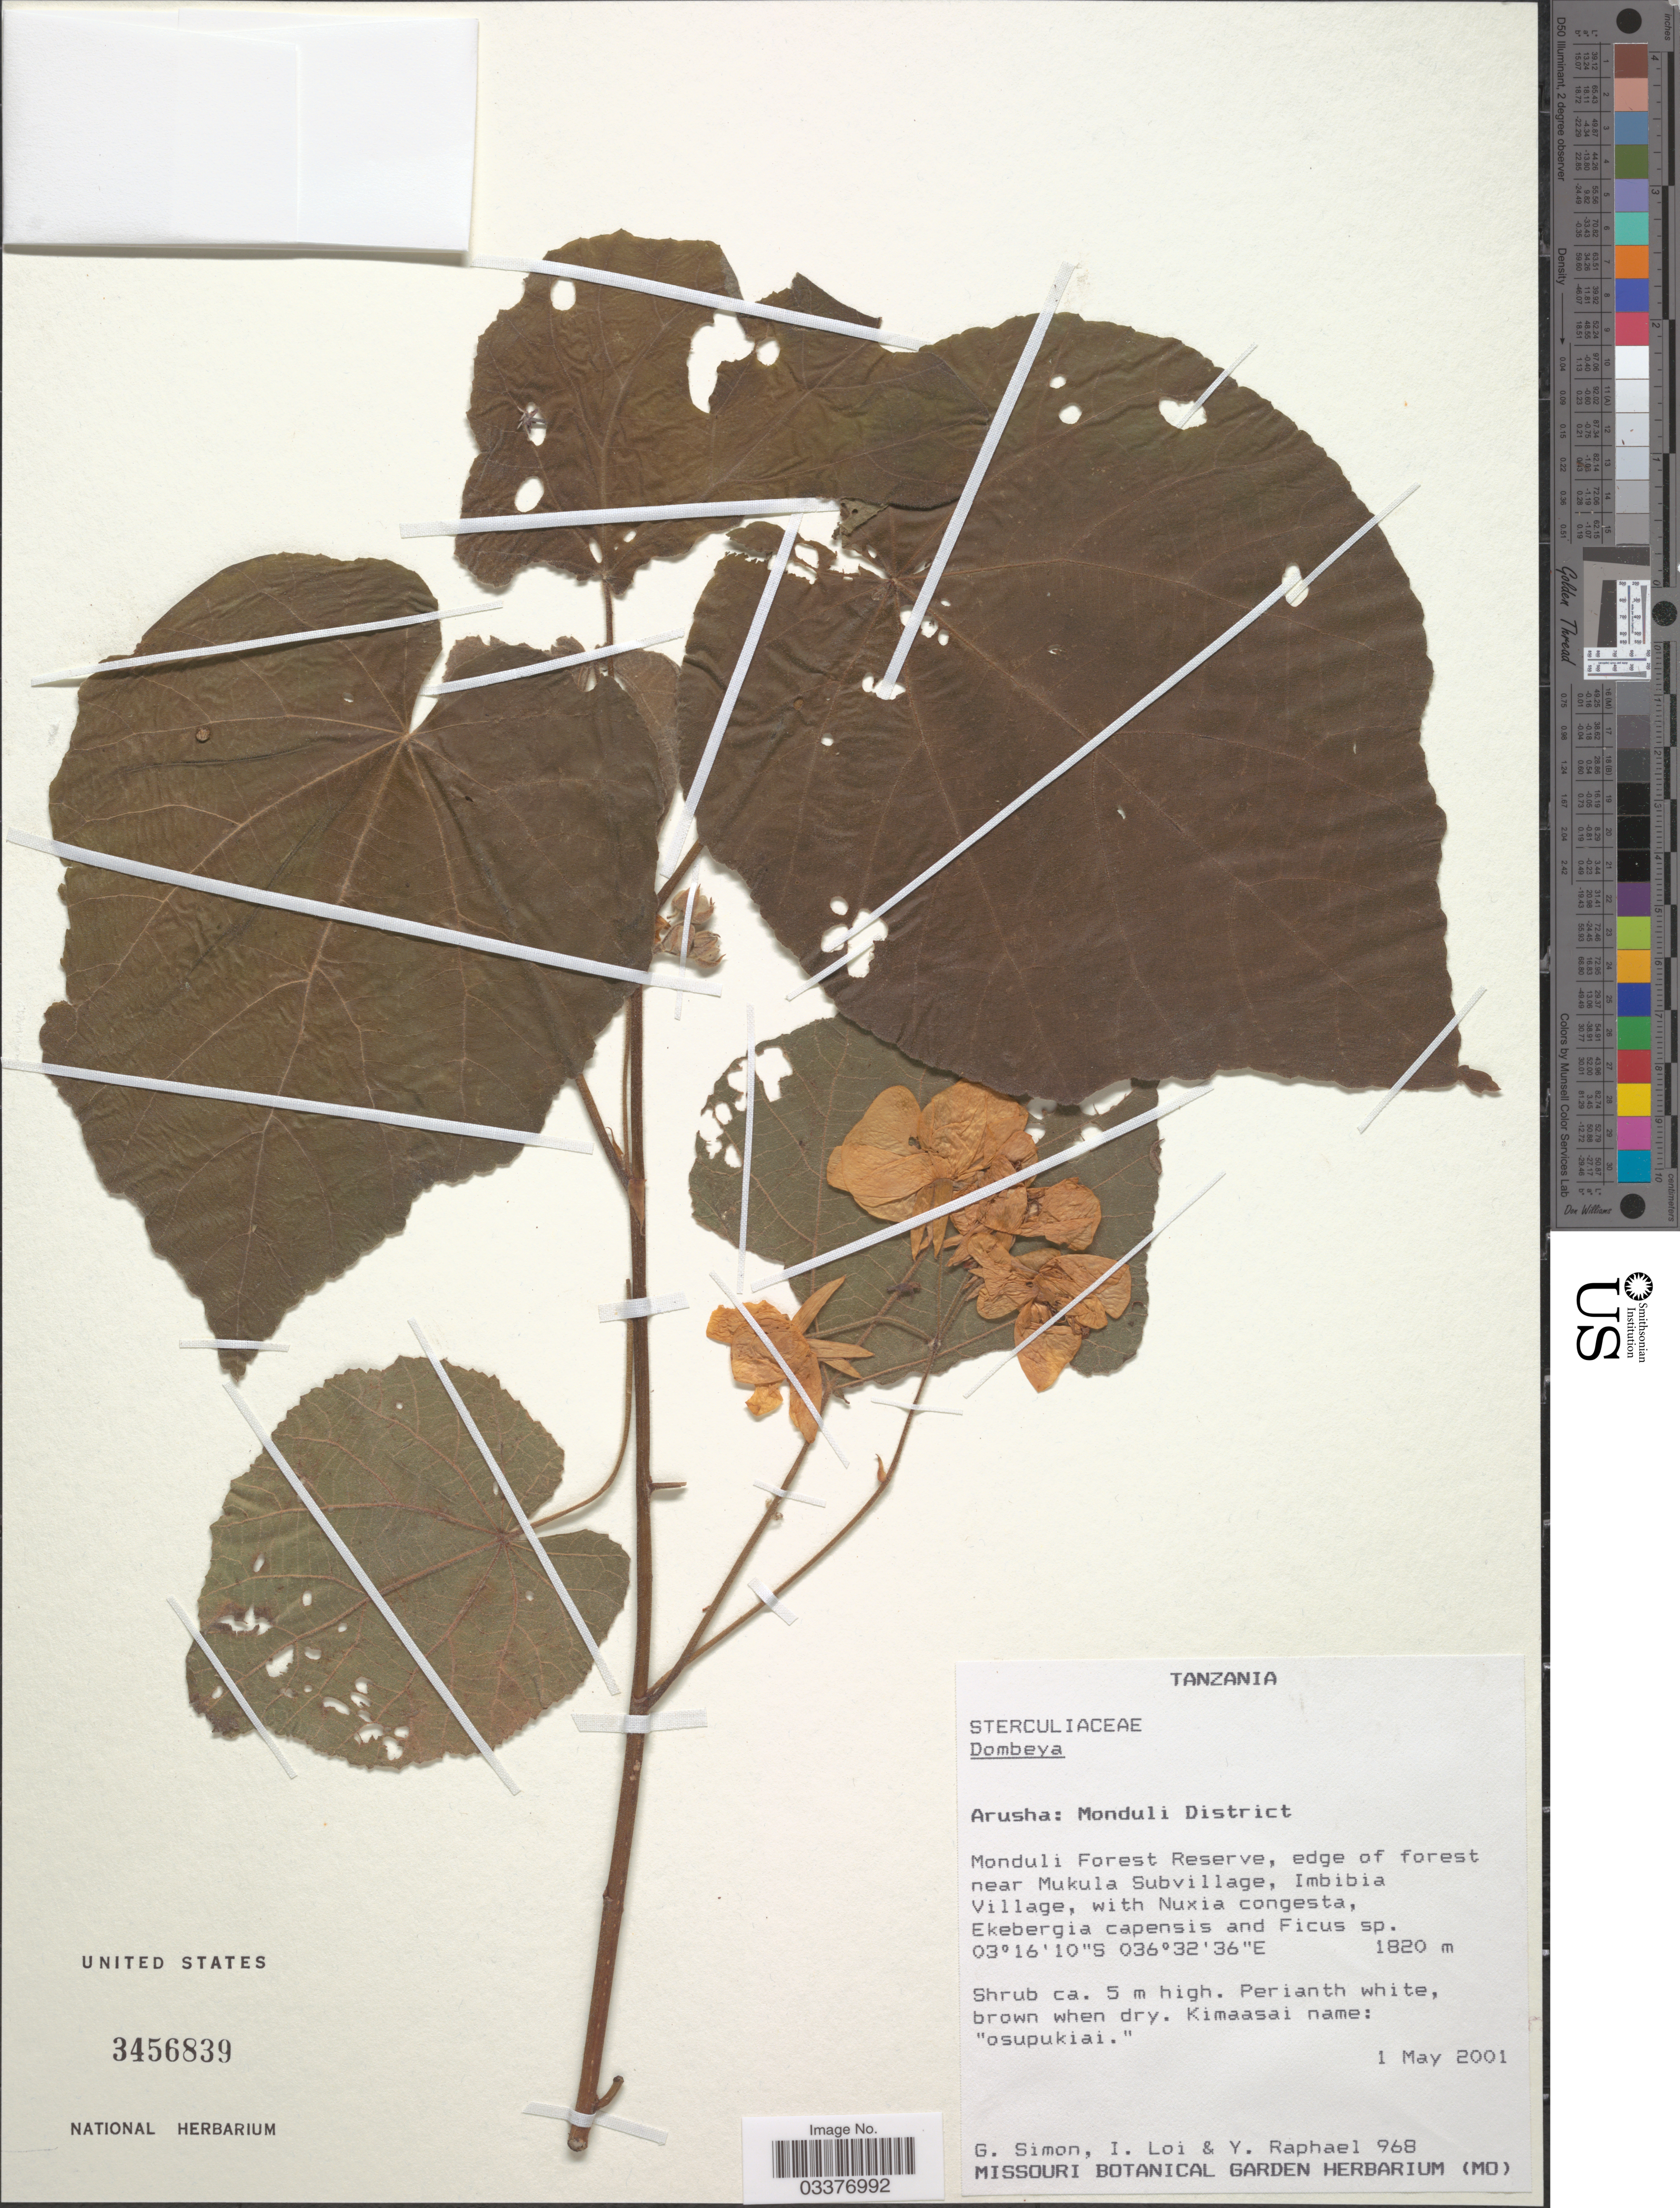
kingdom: Plantae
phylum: Tracheophyta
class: Magnoliopsida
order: Malvales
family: Malvaceae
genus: Dombeya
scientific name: Dombeya sp.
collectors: G. Simon, I. Loi & Y. Raphael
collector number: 968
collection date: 2001-05-01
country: Tanzania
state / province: Arusha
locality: Monduli District, Monduli Forest Reserve, edge of forest near Mukula Subvillage, Imbibia Village.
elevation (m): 1820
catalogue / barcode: US 3456839